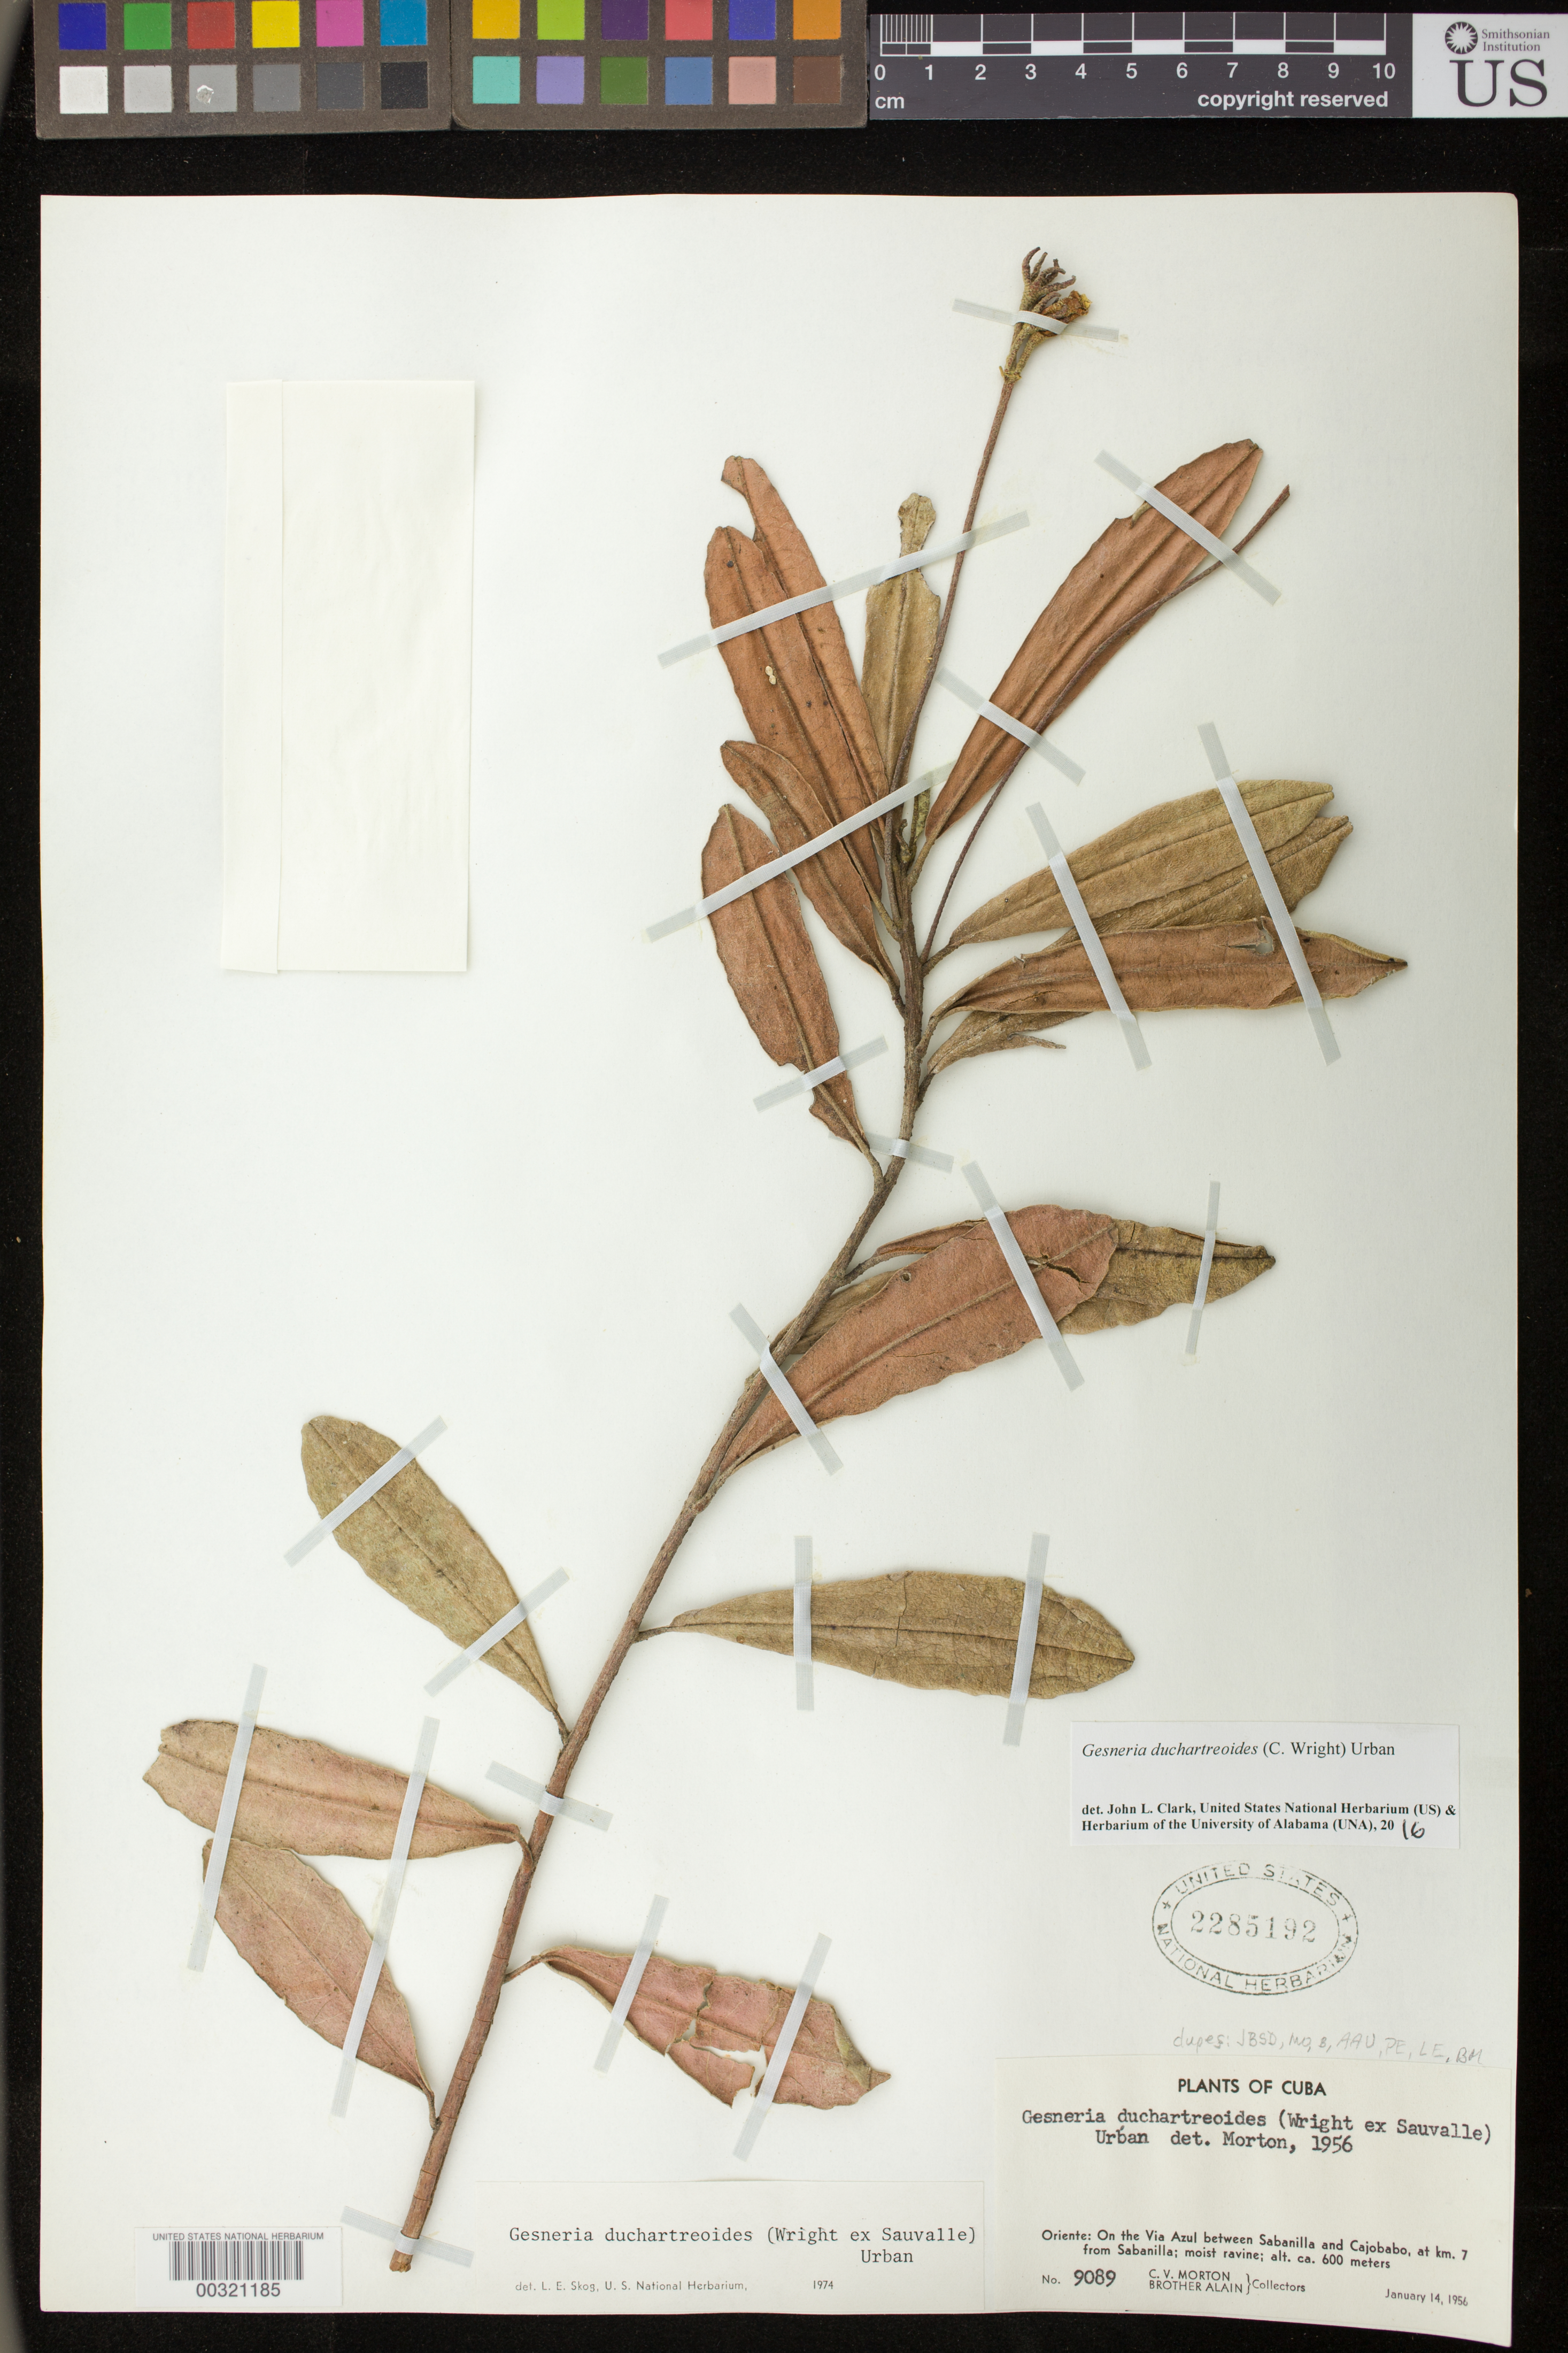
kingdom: Plantae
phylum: Tracheophyta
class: Magnoliopsida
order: Lamiales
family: Gesneriaceae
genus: Gesneria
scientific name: Gesneria duchartreoides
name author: (C. Wright) Urb.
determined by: Skog, Laurence E.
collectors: C. V. Morton & A. H. Liogier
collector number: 9089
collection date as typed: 14 Jan 1956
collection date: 1956-01-14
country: Cuba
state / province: Oriente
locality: On the Via Azul between Sabanilla and Cajobabo, at km 7 from Sabanilla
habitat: Moist ravine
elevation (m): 600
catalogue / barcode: US 2285192